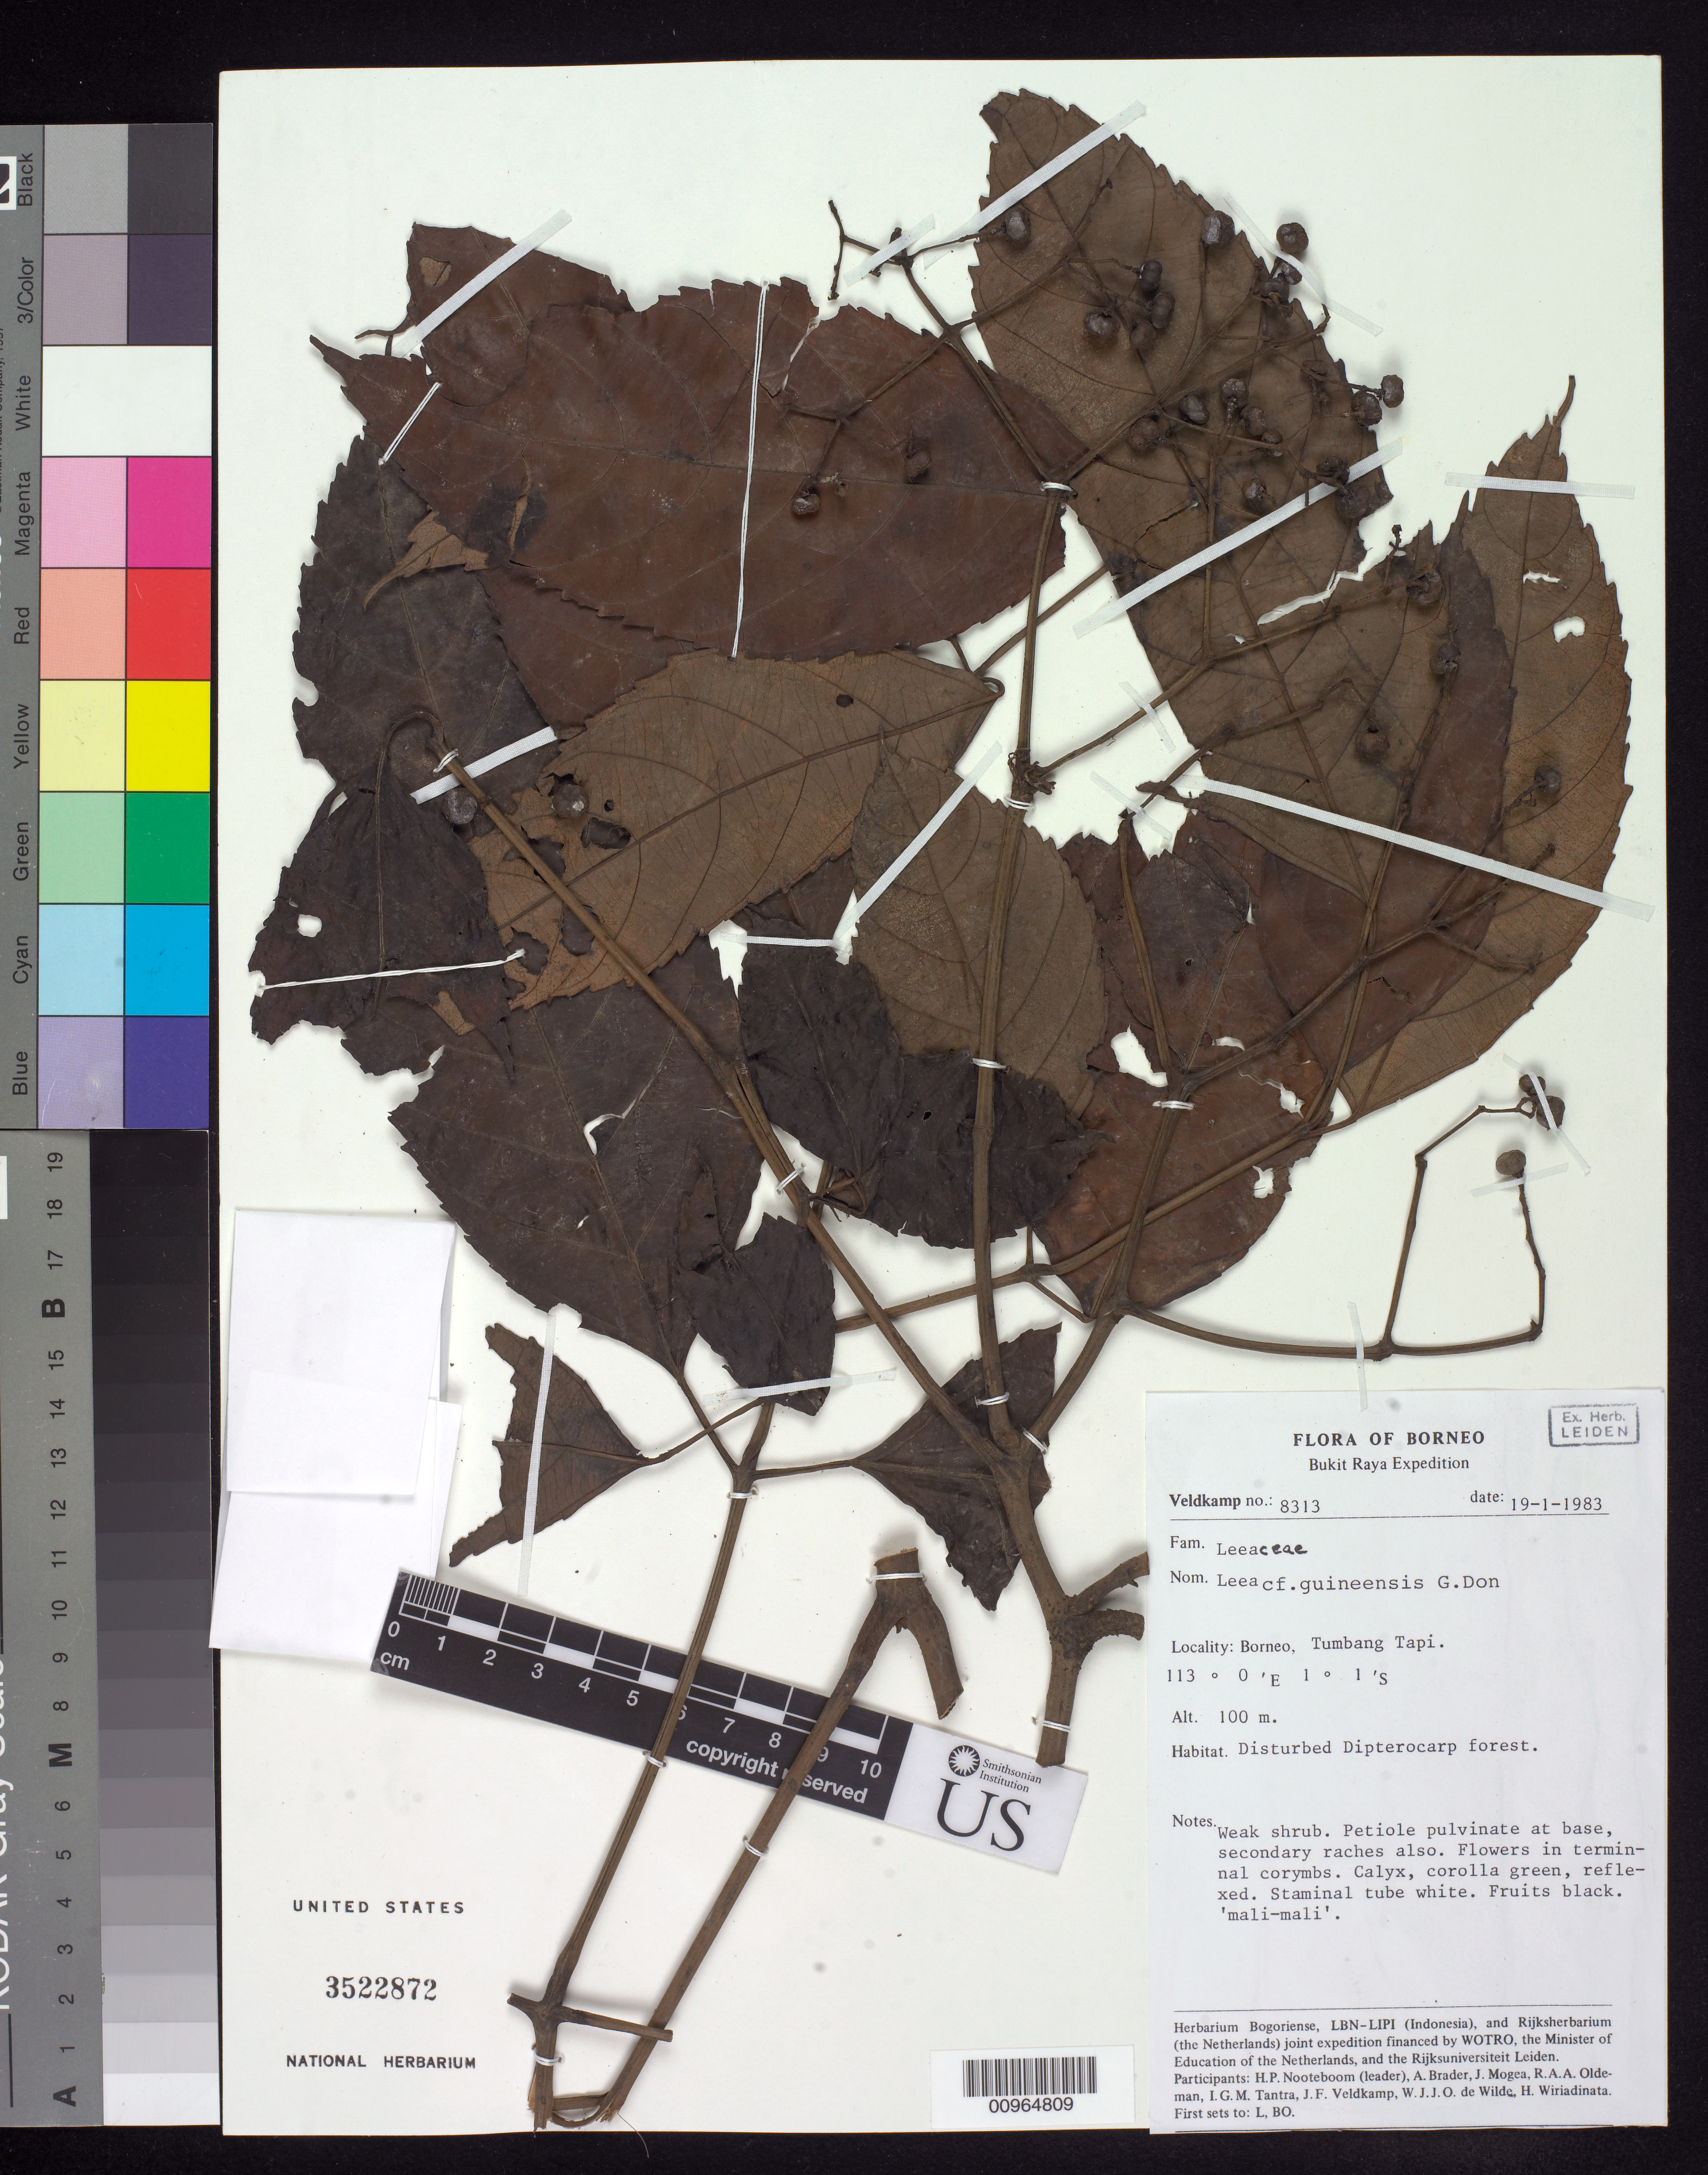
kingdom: Plantae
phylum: Tracheophyta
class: Magnoliopsida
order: Vitales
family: Vitaceae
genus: Leea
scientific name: Leea guineensis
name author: G. Don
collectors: H. P. Nooteboom, R. Oldeman, J. F. Veldkamp, W. J. de Wilde, H. Wiriadinata, A. Brader, J. Mogea & J. Tantra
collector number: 8313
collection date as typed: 19 Jan 1983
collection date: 1983-01-19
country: Indonesia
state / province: Kalimantan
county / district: Kalimantan Tengah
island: Borneo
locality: Tumbang Tapi. Disturbed dipterocarp forest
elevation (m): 100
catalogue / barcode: US 3522872